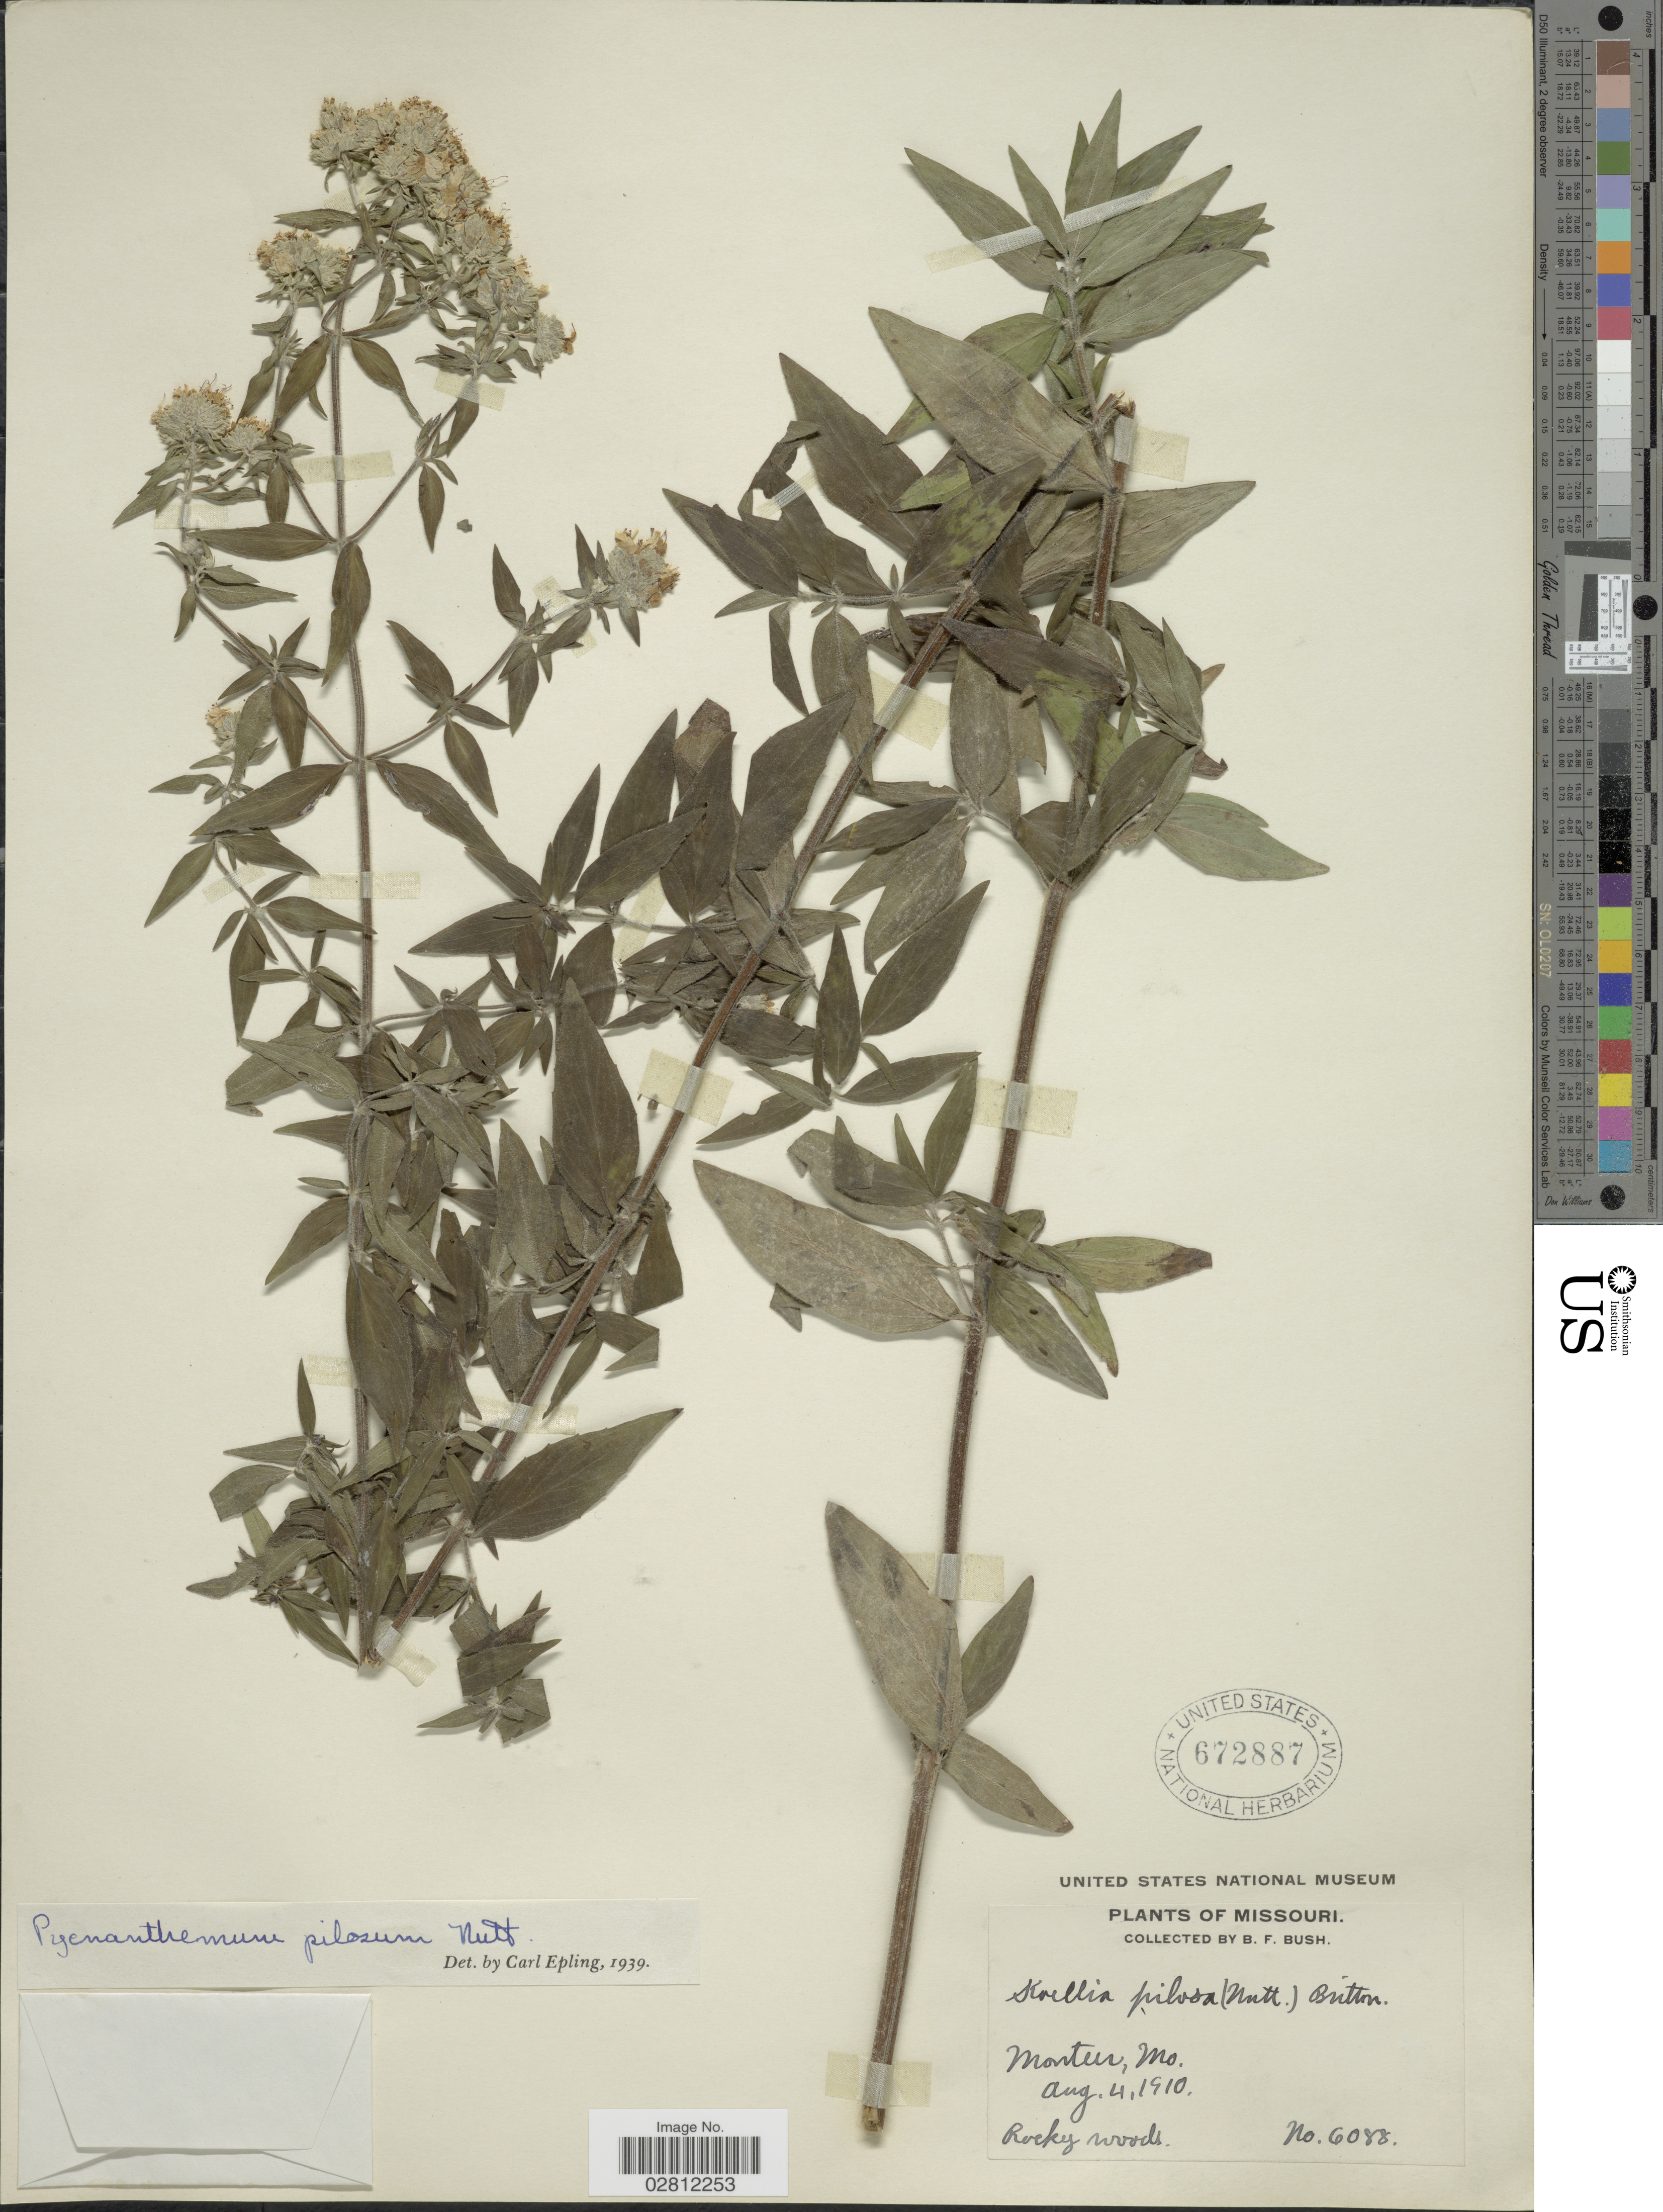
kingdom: Plantae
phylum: Tracheophyta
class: Magnoliopsida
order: Lamiales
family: Lamiaceae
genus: Pycnanthemum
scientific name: Pycnanthemum pilosum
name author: Nutt.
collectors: B. F. Bush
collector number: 6088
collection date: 1910-08-04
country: United States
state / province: Missouri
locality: Monteer.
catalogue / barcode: US 672887